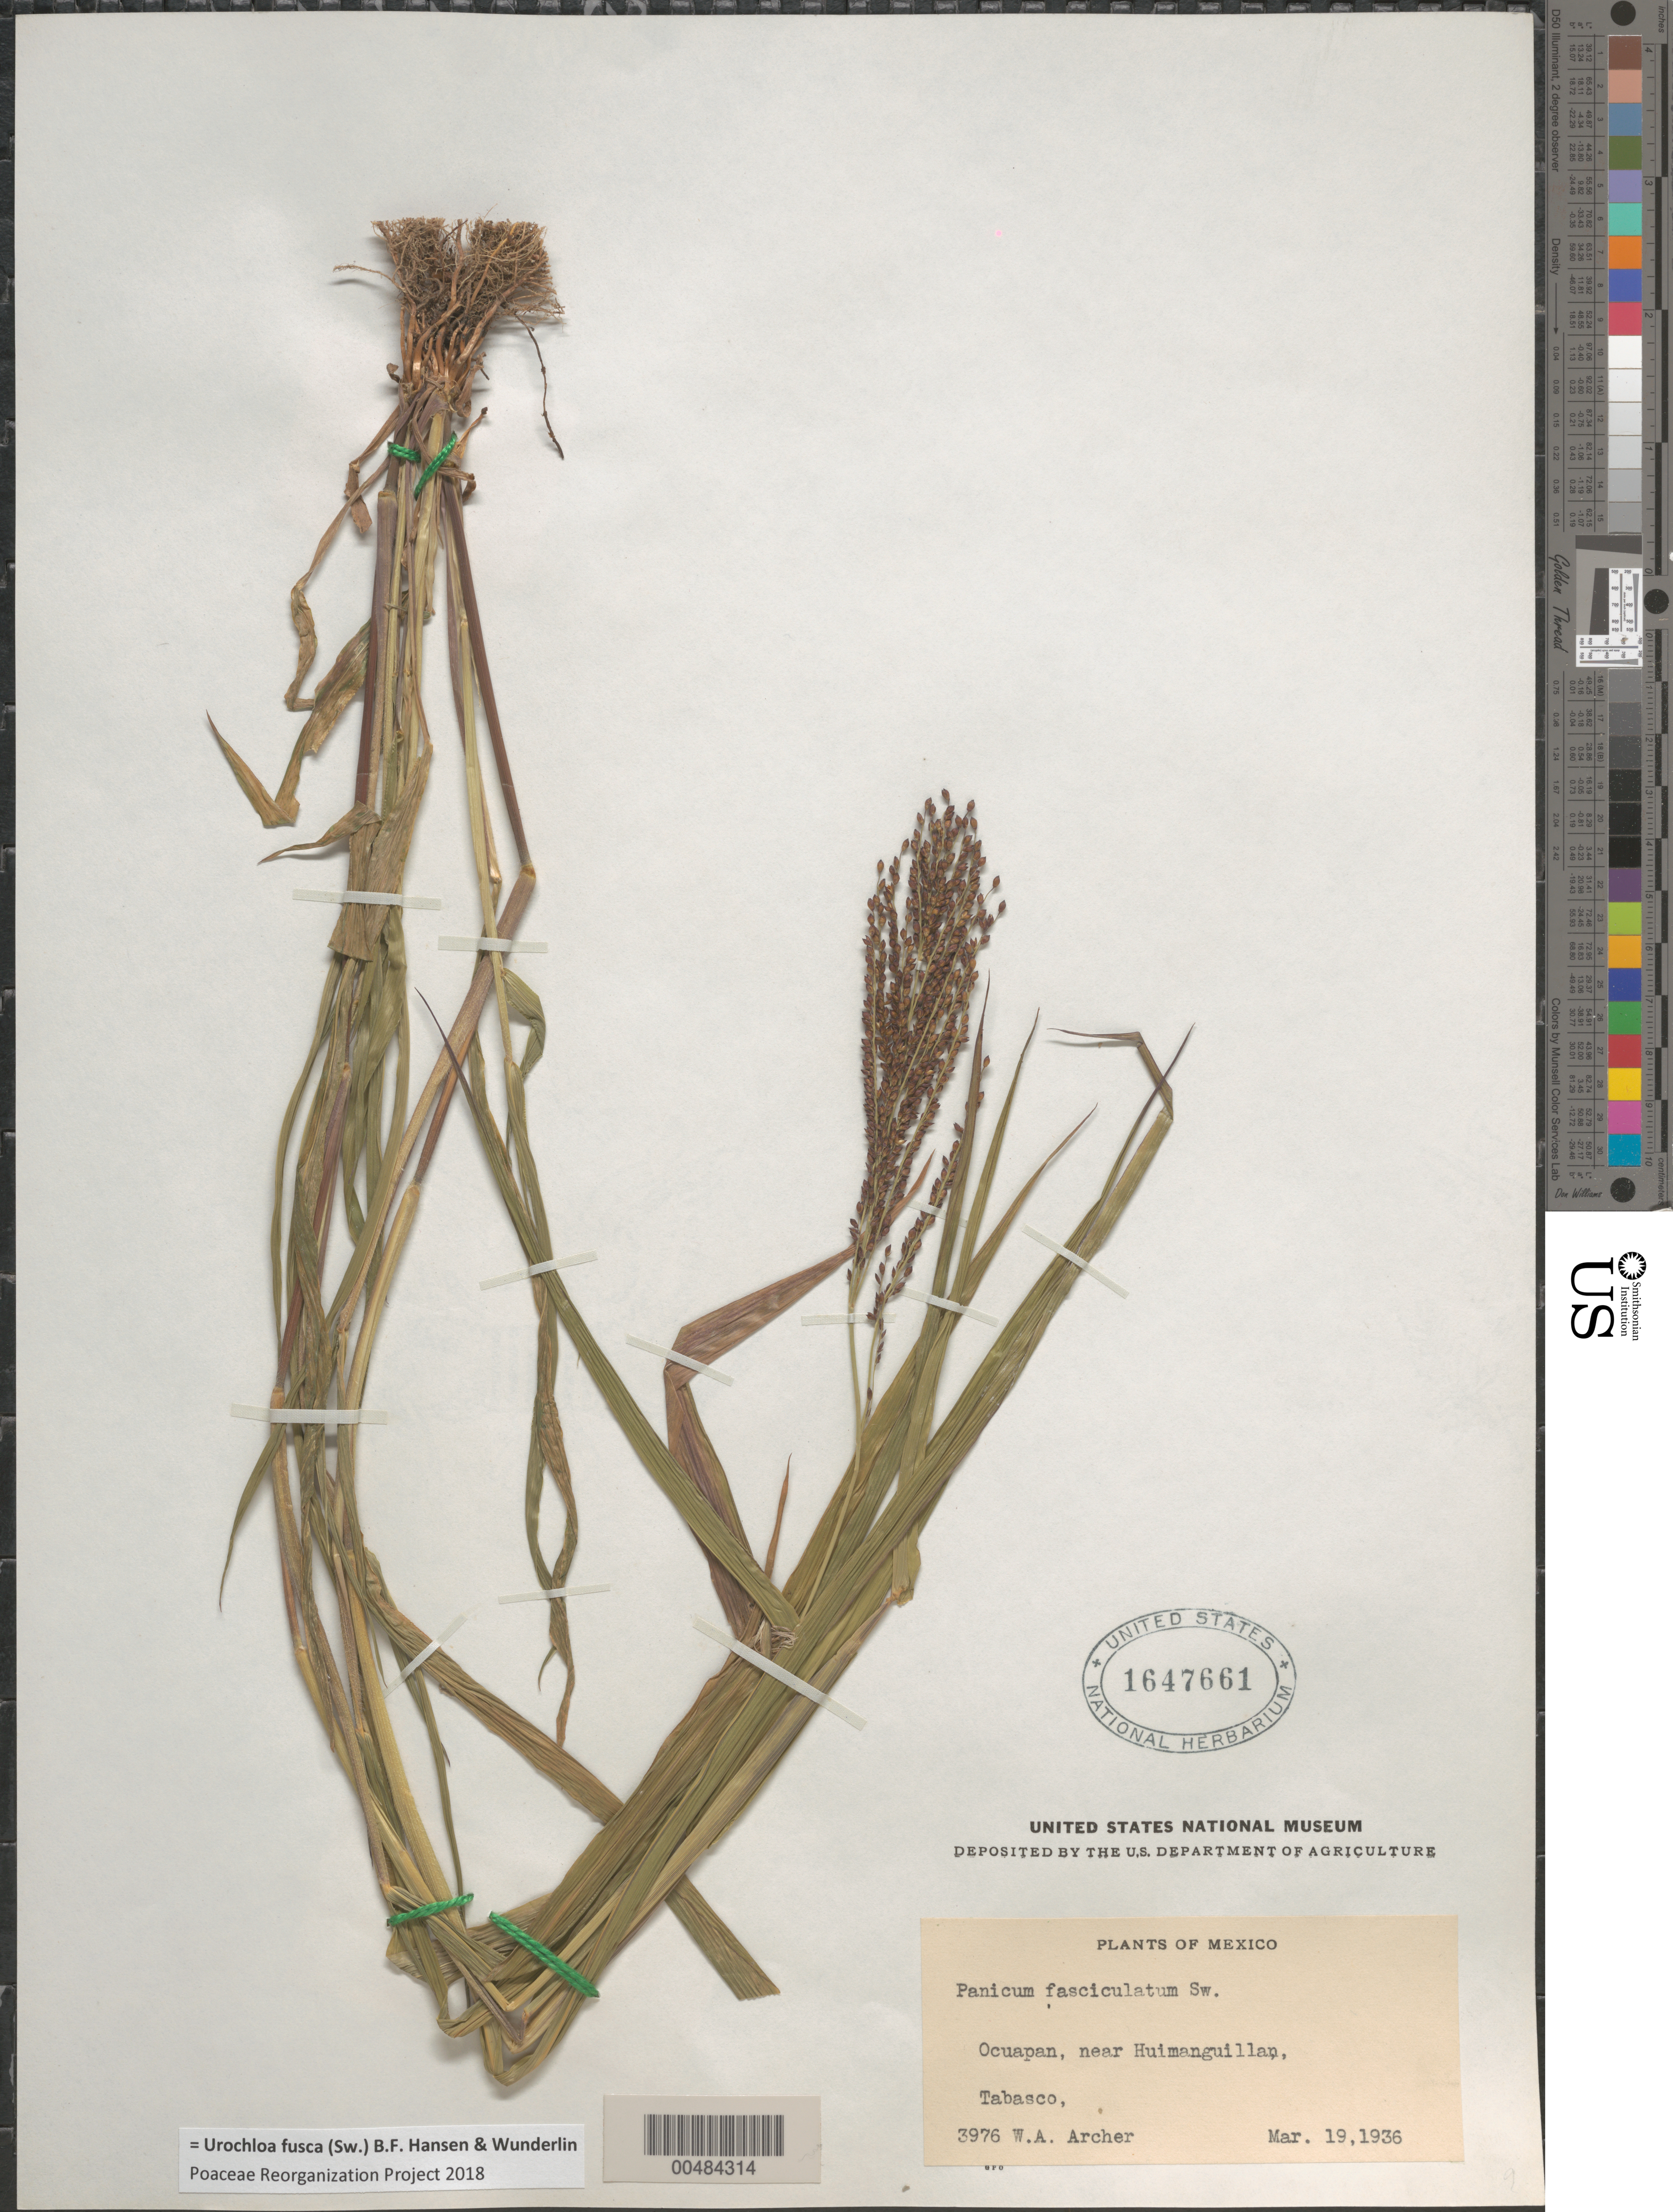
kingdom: Plantae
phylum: Tracheophyta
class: Liliopsida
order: Poales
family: Poaceae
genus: Urochloa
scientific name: Urochloa fusca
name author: (Sw.) B.F. Hansen & Wunderlin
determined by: Poaceae Reorganization Project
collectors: W. A. Archer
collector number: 3976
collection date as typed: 19 Mar 1936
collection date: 1936-03-19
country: Mexico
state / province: Tabasco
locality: Ocuapan, near Huimanguillan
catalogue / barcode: US 1647661